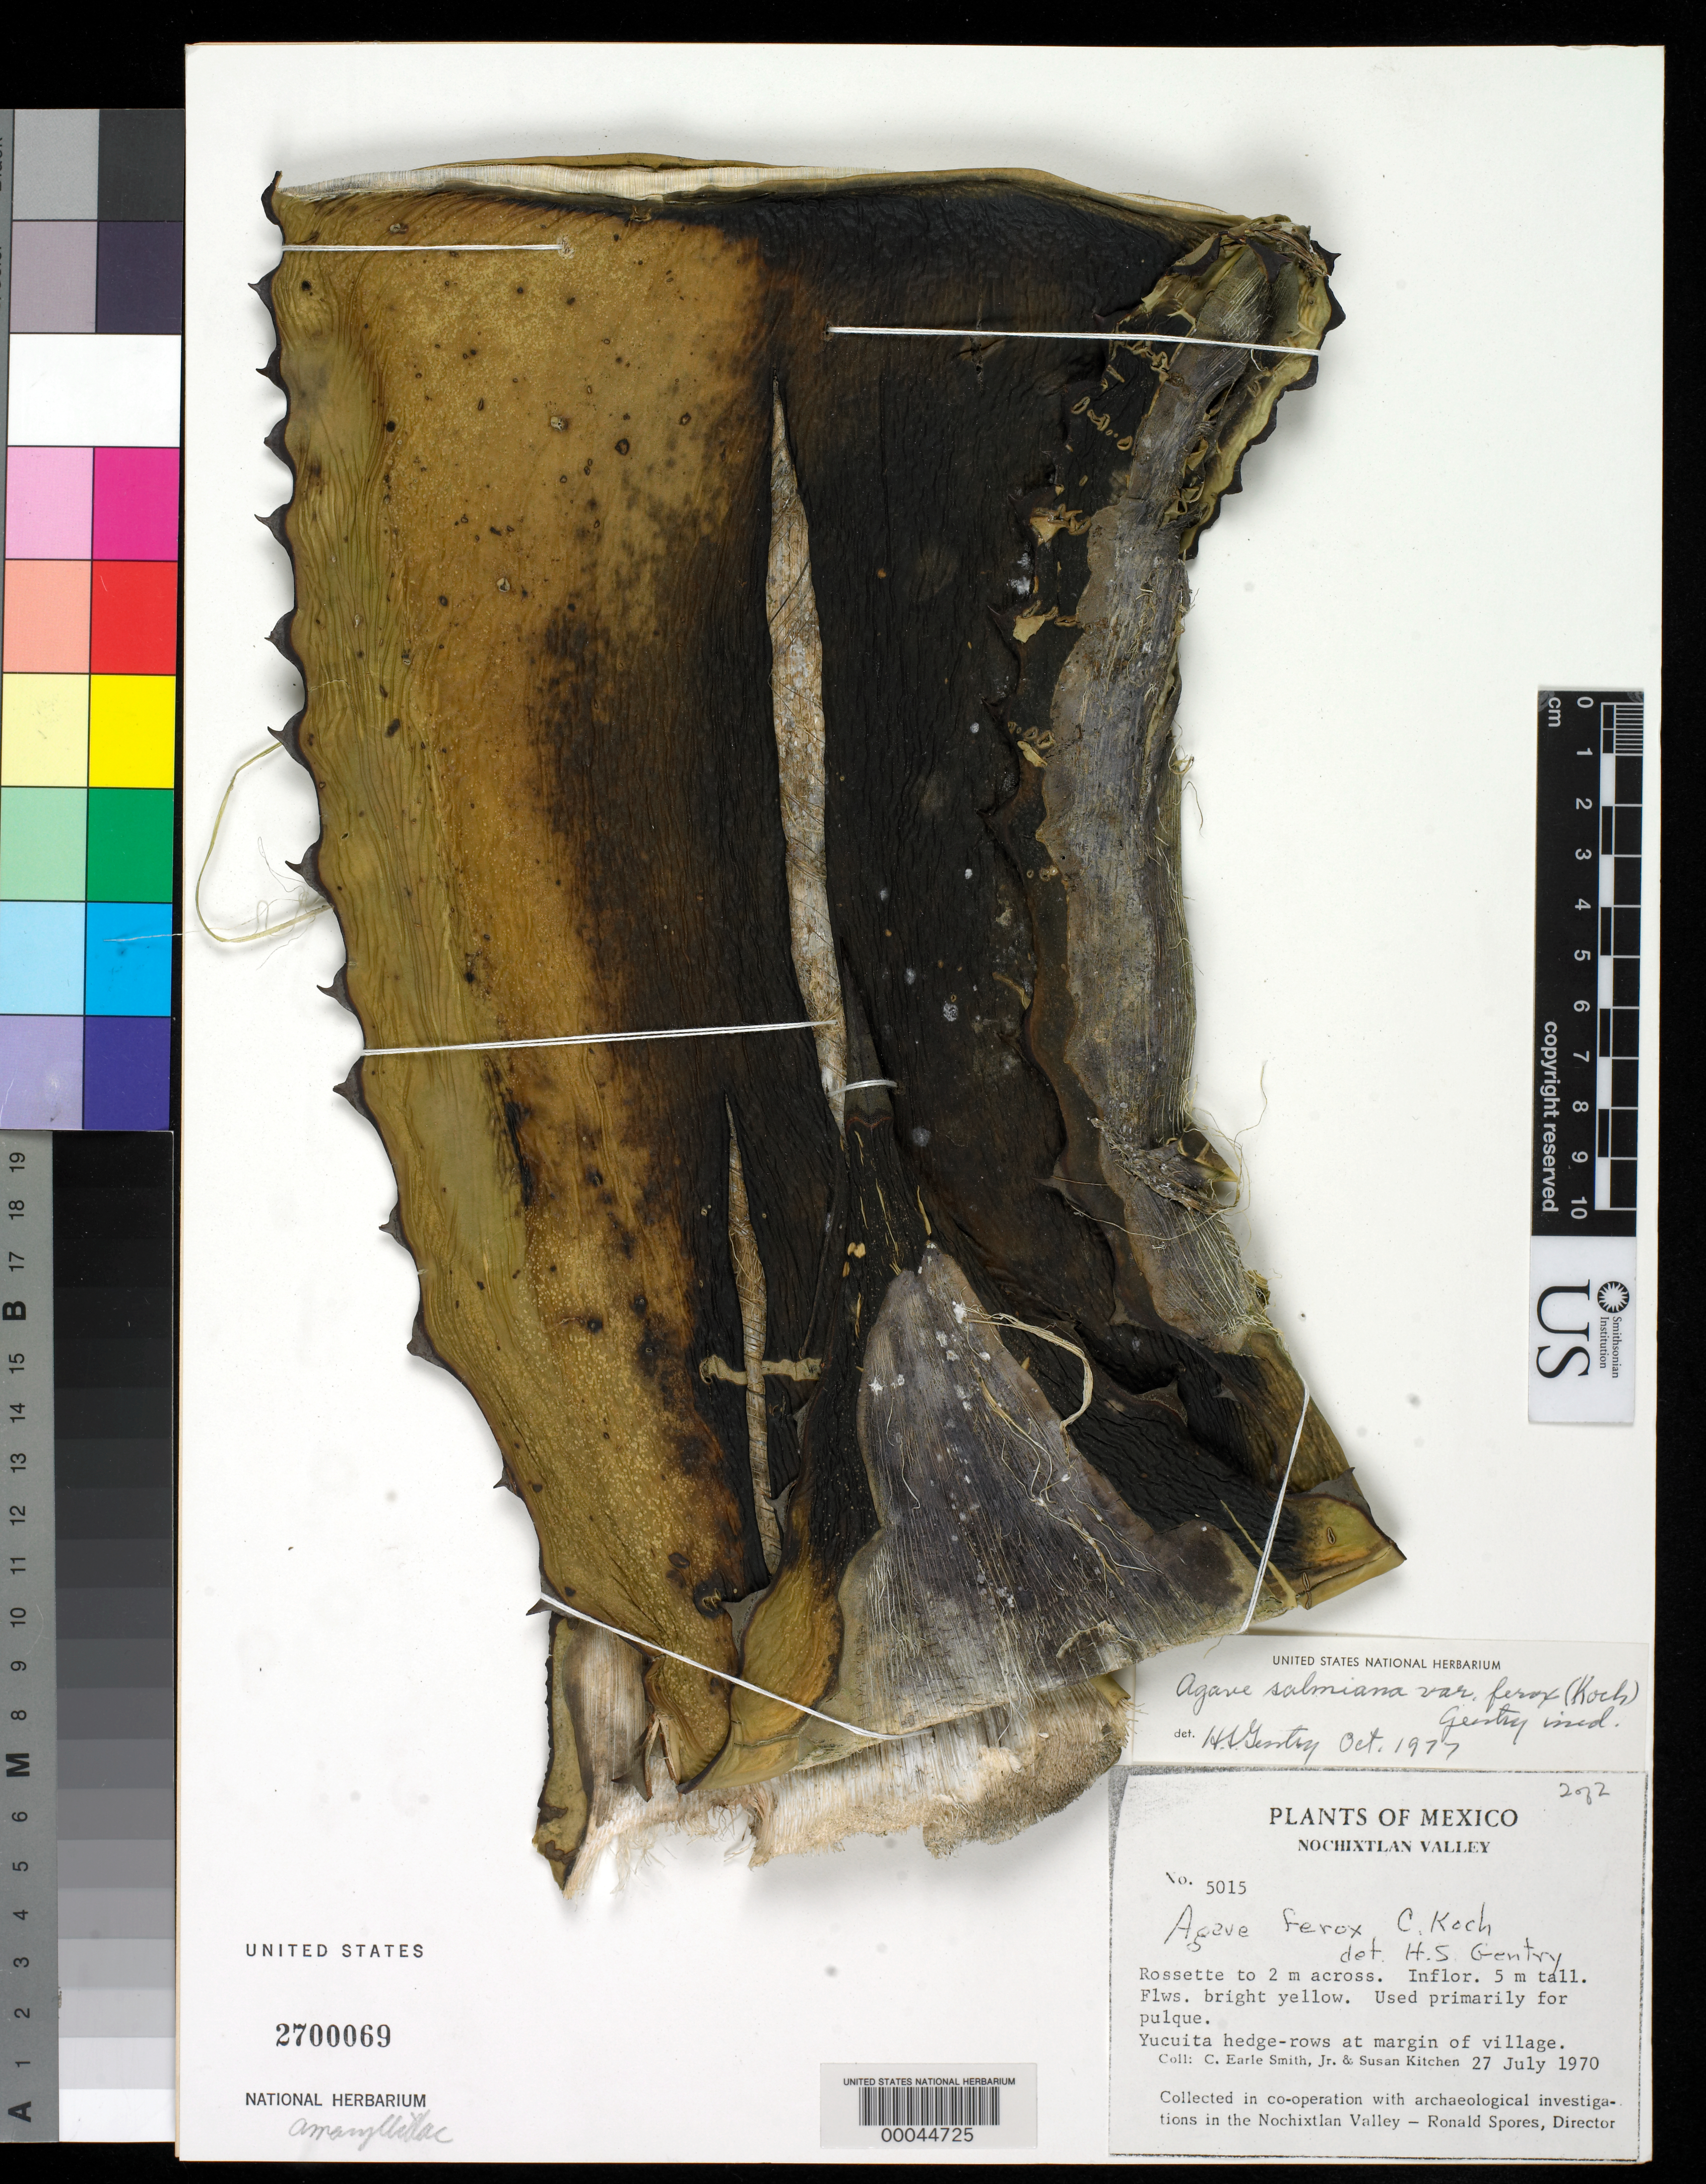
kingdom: Plantae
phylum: Tracheophyta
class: Liliopsida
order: Asparagales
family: Asparagaceae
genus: Agave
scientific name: Agave salmiana var. ferox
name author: (K. Koch) Gentry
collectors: C. E. Smith Jr. & S. Kitchen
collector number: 5015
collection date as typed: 27 Jul 1970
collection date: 1970-07-27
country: Mexico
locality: Nochixtlan valley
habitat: Yucuita hedge rows at margin of village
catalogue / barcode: US 2700069